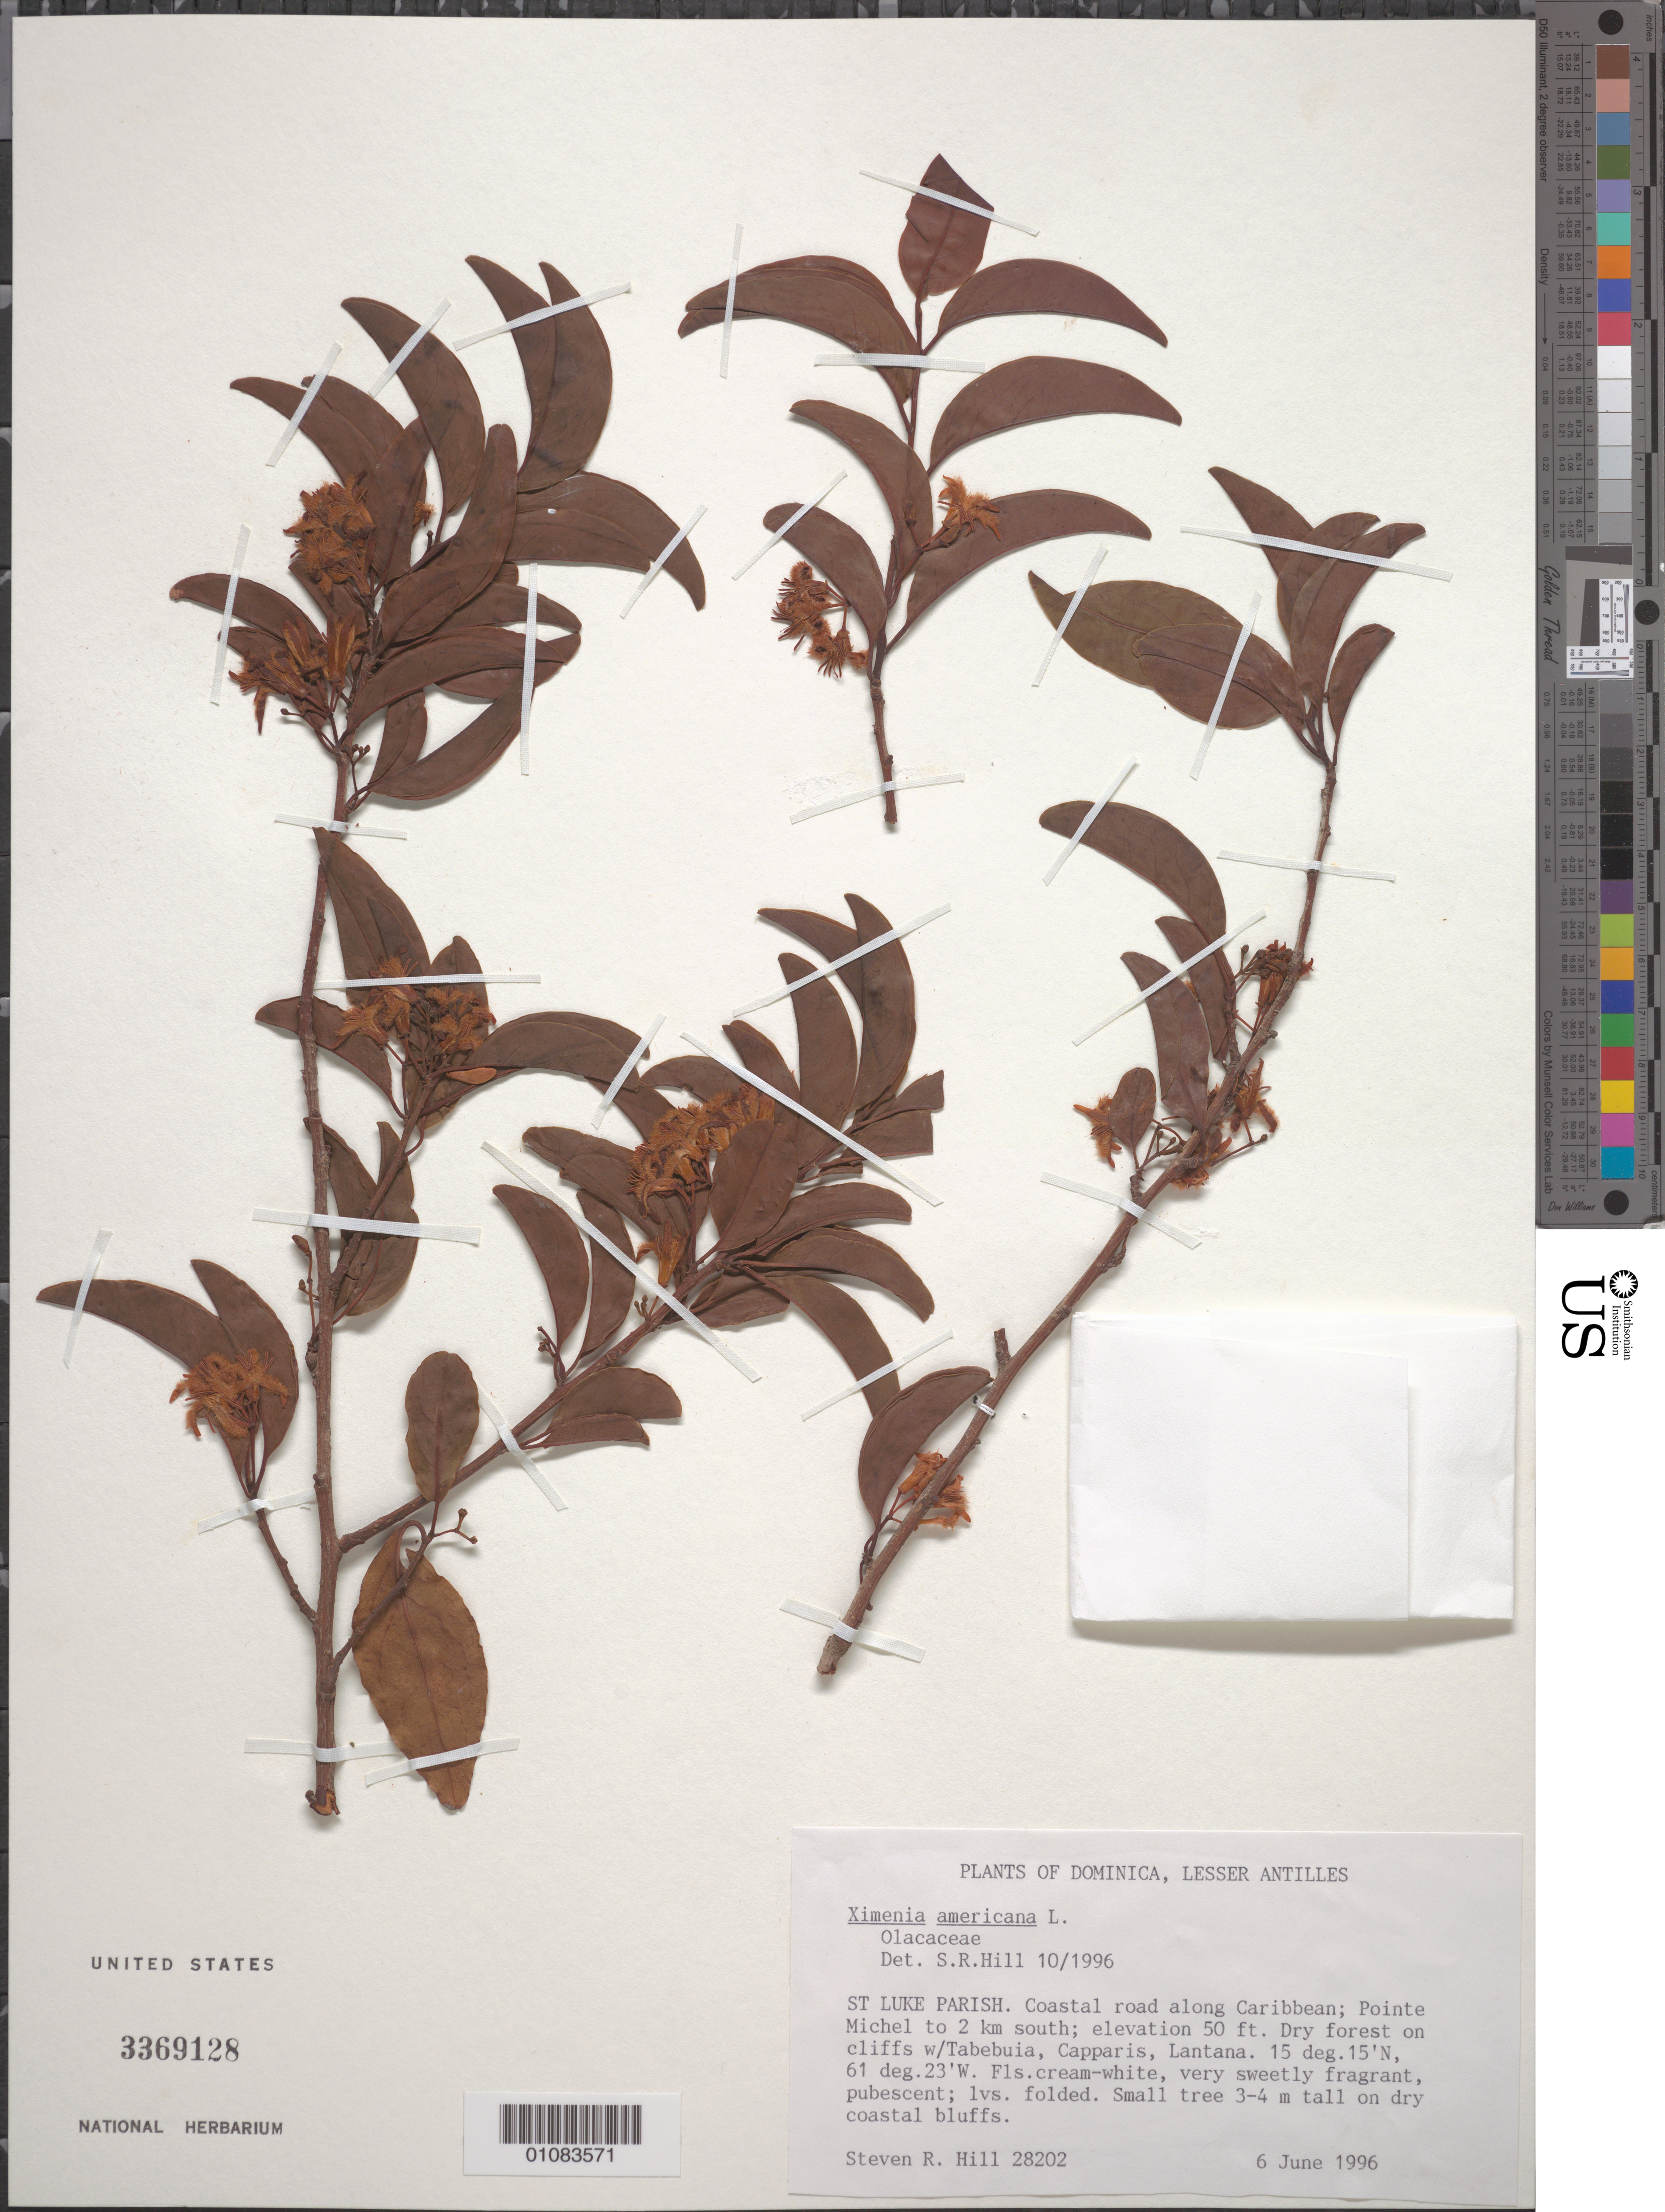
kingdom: Plantae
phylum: Tracheophyta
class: Magnoliopsida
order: Santalales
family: Ximeniaceae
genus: Ximenia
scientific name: Ximenia americana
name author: L.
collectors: S. R. Hill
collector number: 28202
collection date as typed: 06 Jun 1996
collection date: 1996-06-06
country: Dominica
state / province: St. Luke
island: Dominica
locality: Coastal road along Caribbean; POinte Michel to 2 km south.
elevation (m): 50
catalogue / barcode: US 3369128